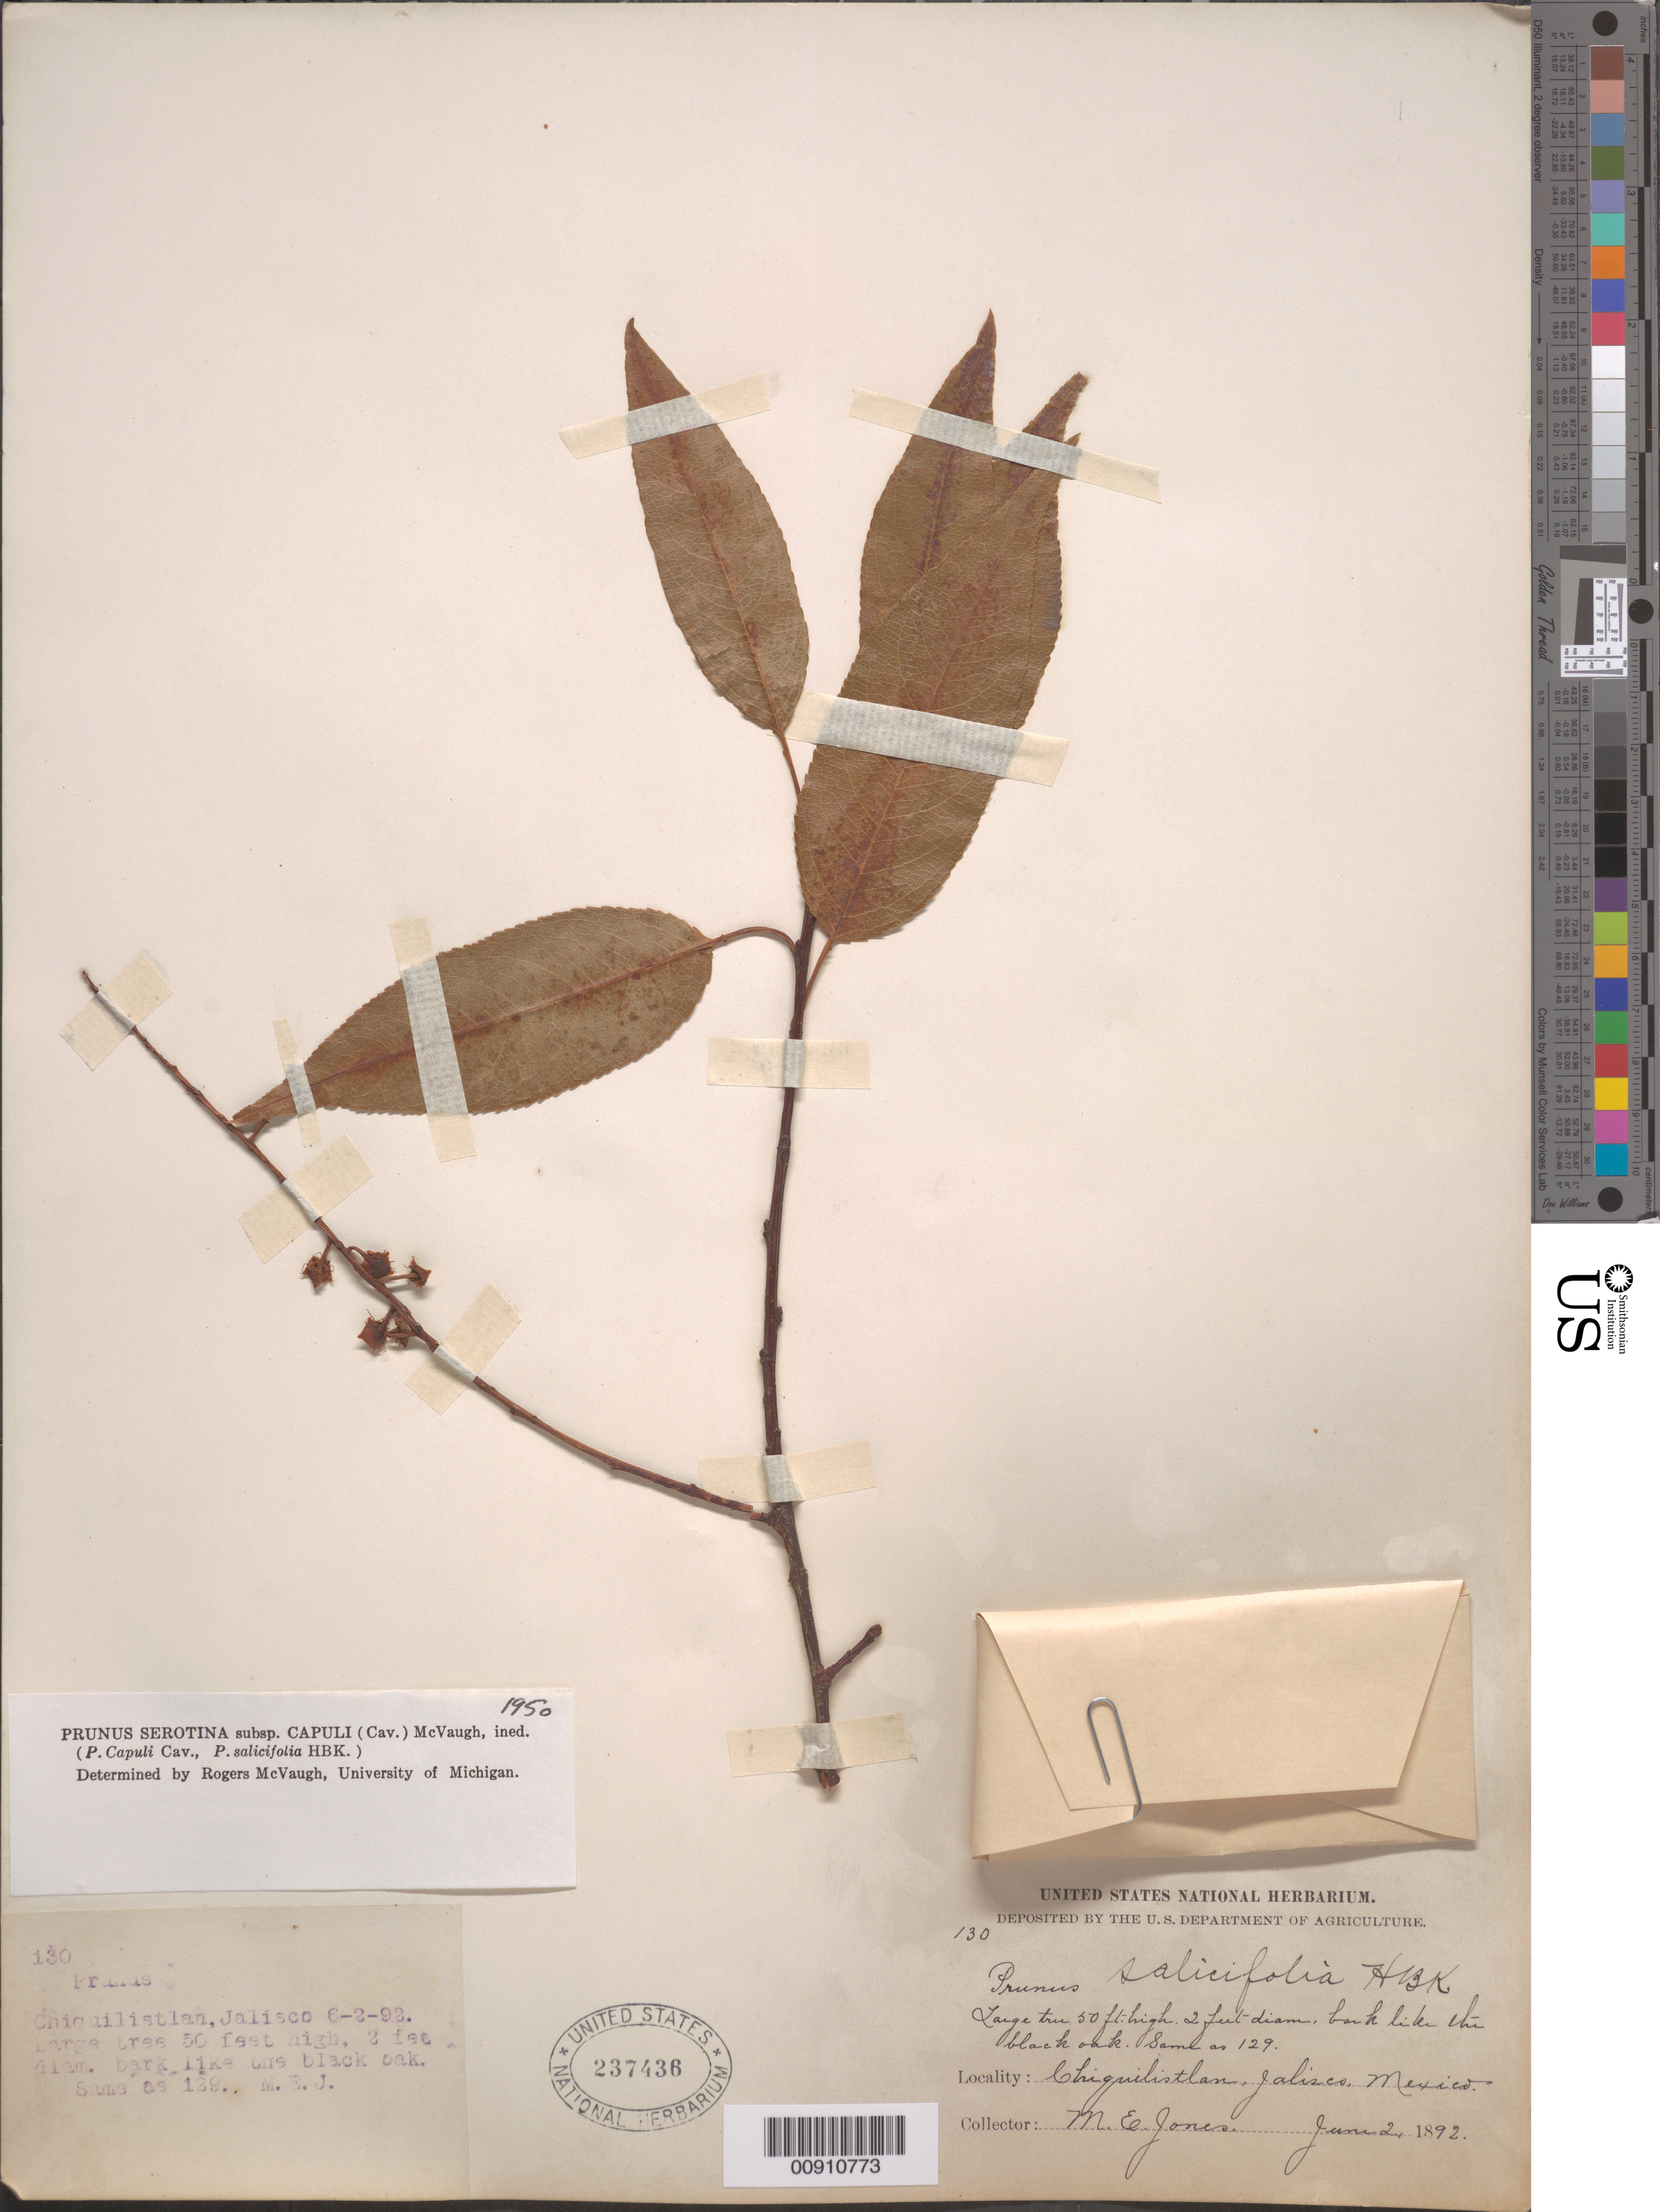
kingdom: Plantae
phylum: Tracheophyta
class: Magnoliopsida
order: Rosales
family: Rosaceae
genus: Prunus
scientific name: Prunus serotina var. salicifolia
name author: (Kunth) Koehne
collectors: M. E. Jones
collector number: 130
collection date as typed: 02 Jun 1892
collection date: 1892-06-02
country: Mexico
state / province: Jalisco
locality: Chiquilistlan, Jalisco.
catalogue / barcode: US 237436